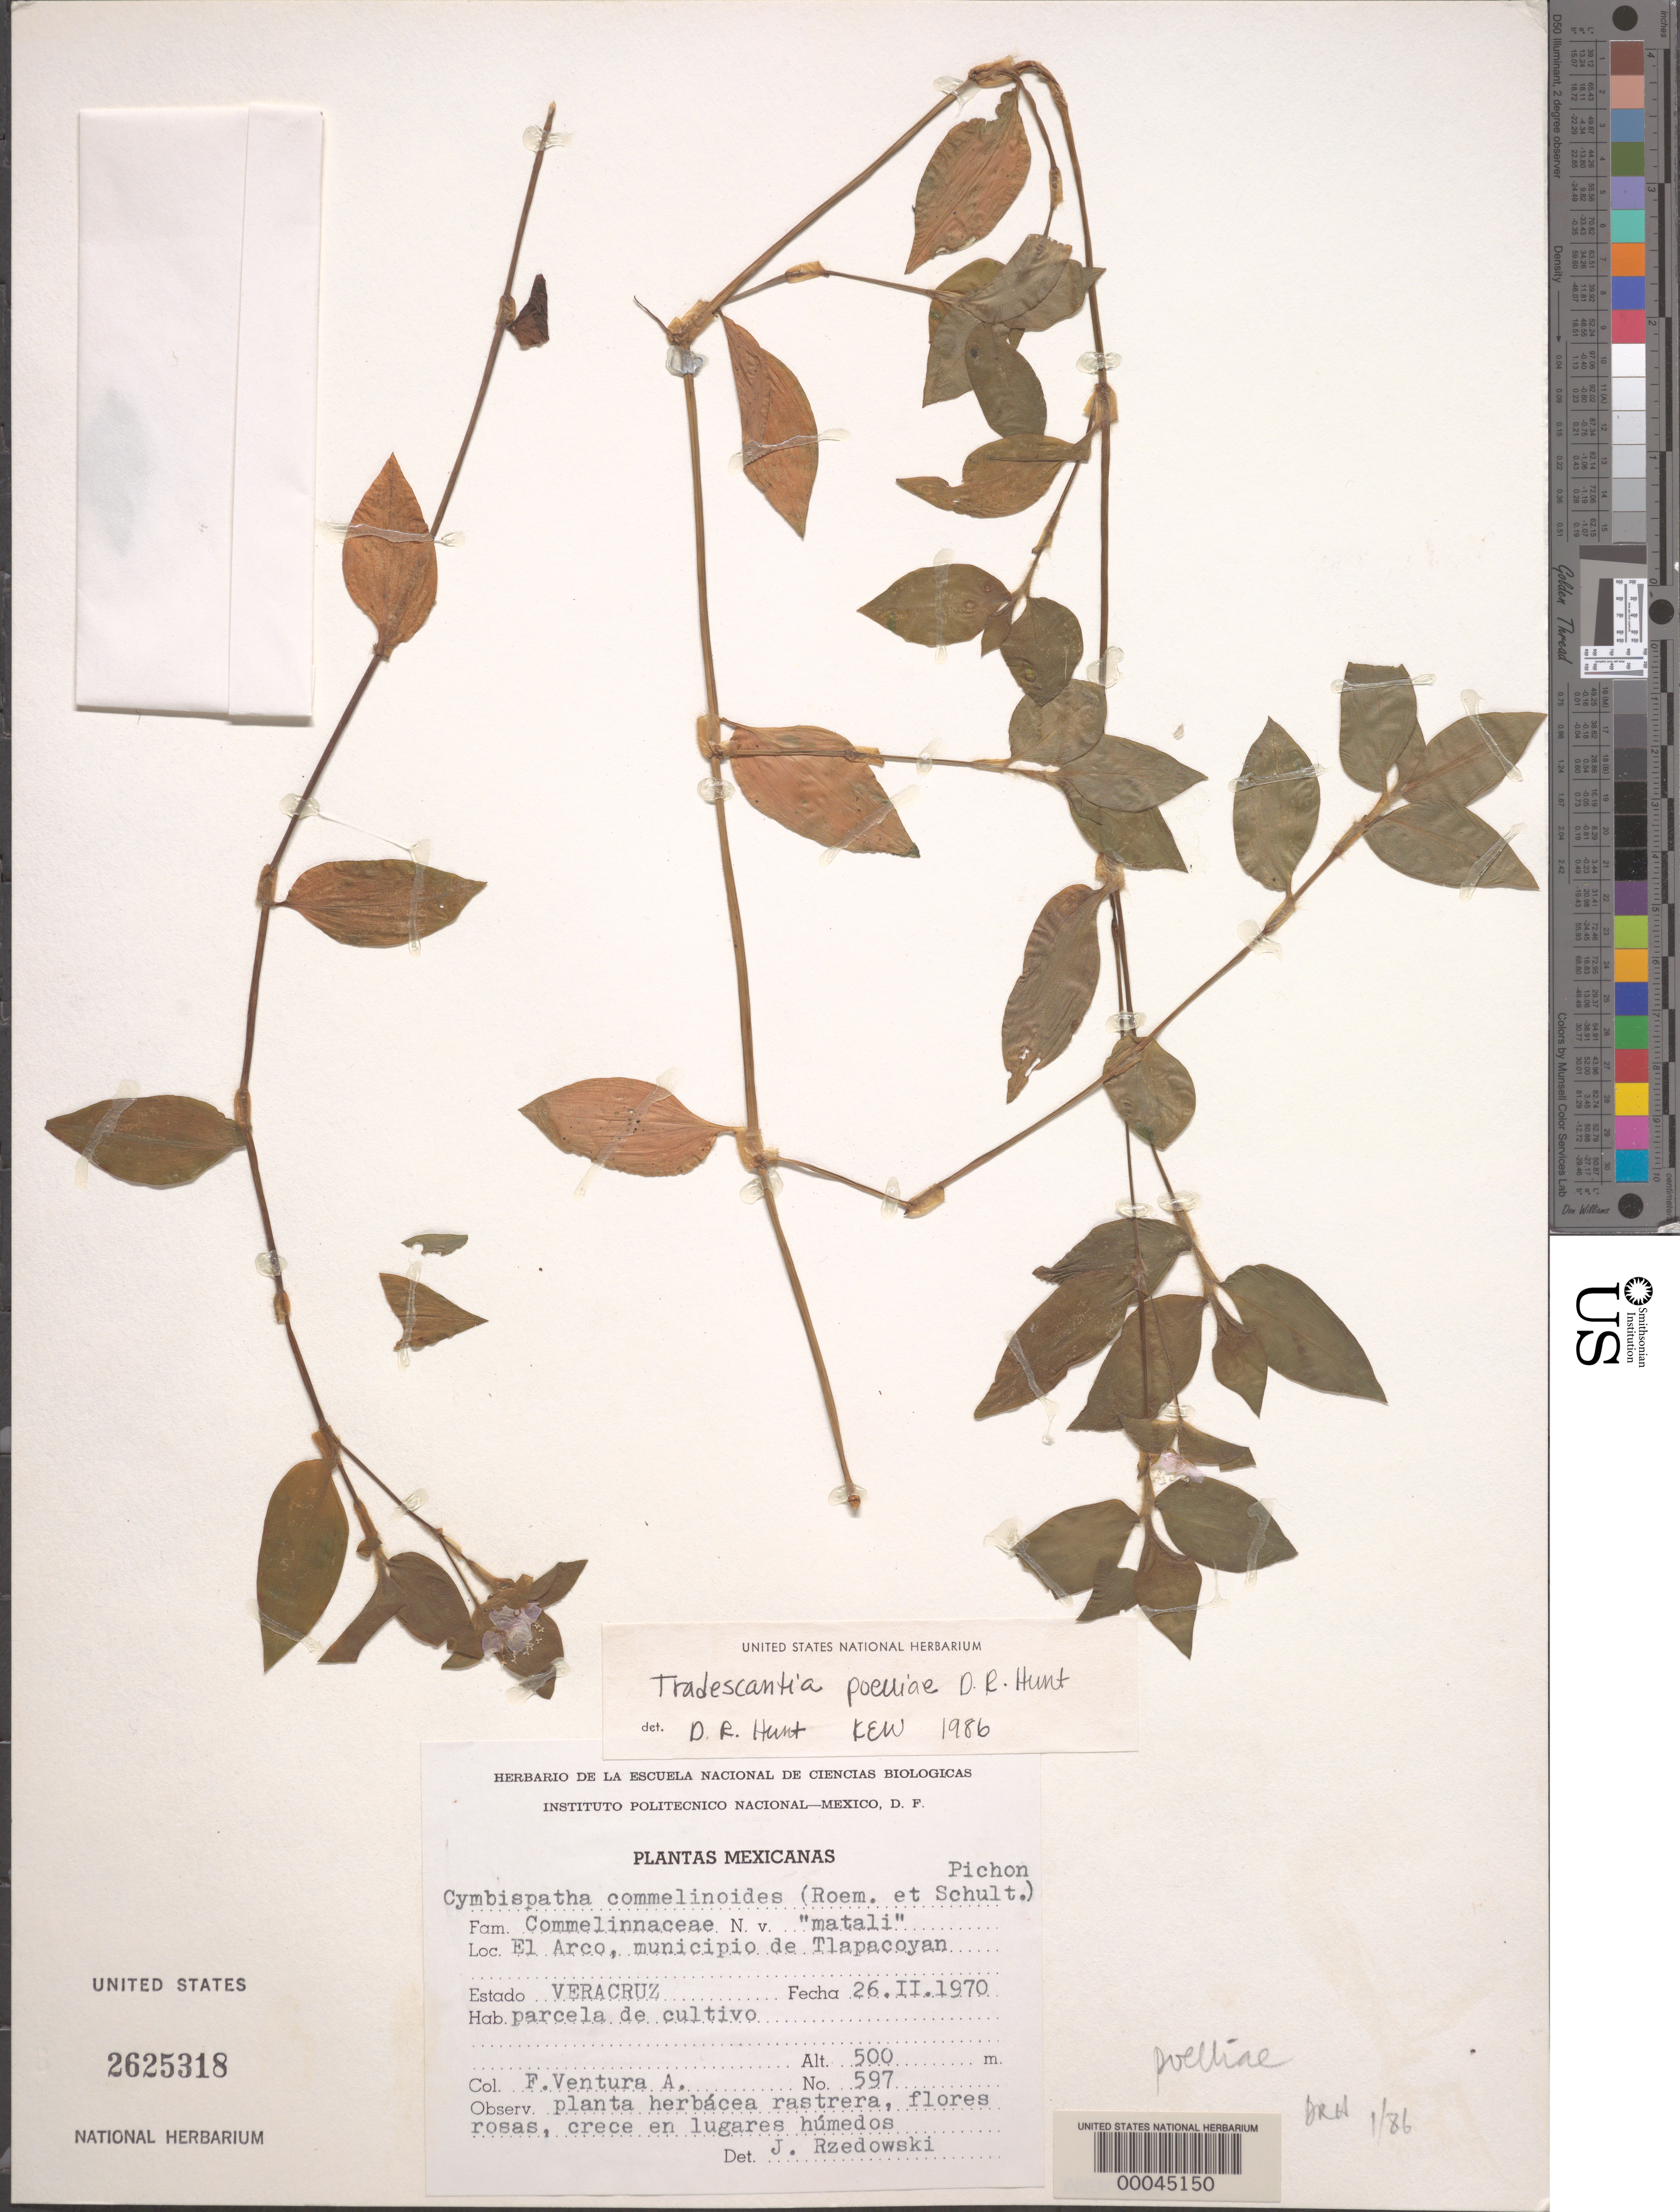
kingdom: Plantae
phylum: Tracheophyta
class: Liliopsida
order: Commelinales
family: Commelinaceae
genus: Tradescantia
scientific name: Tradescantia poelliae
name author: D.R. Hunt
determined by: Hunt, D. R.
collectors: F. Ventura A.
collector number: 597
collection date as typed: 26 Feb 1970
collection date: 1970-02-26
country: Mexico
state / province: Veracruz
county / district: Tlapacoyan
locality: El Arco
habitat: Moist soil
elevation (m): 500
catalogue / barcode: US 2625318